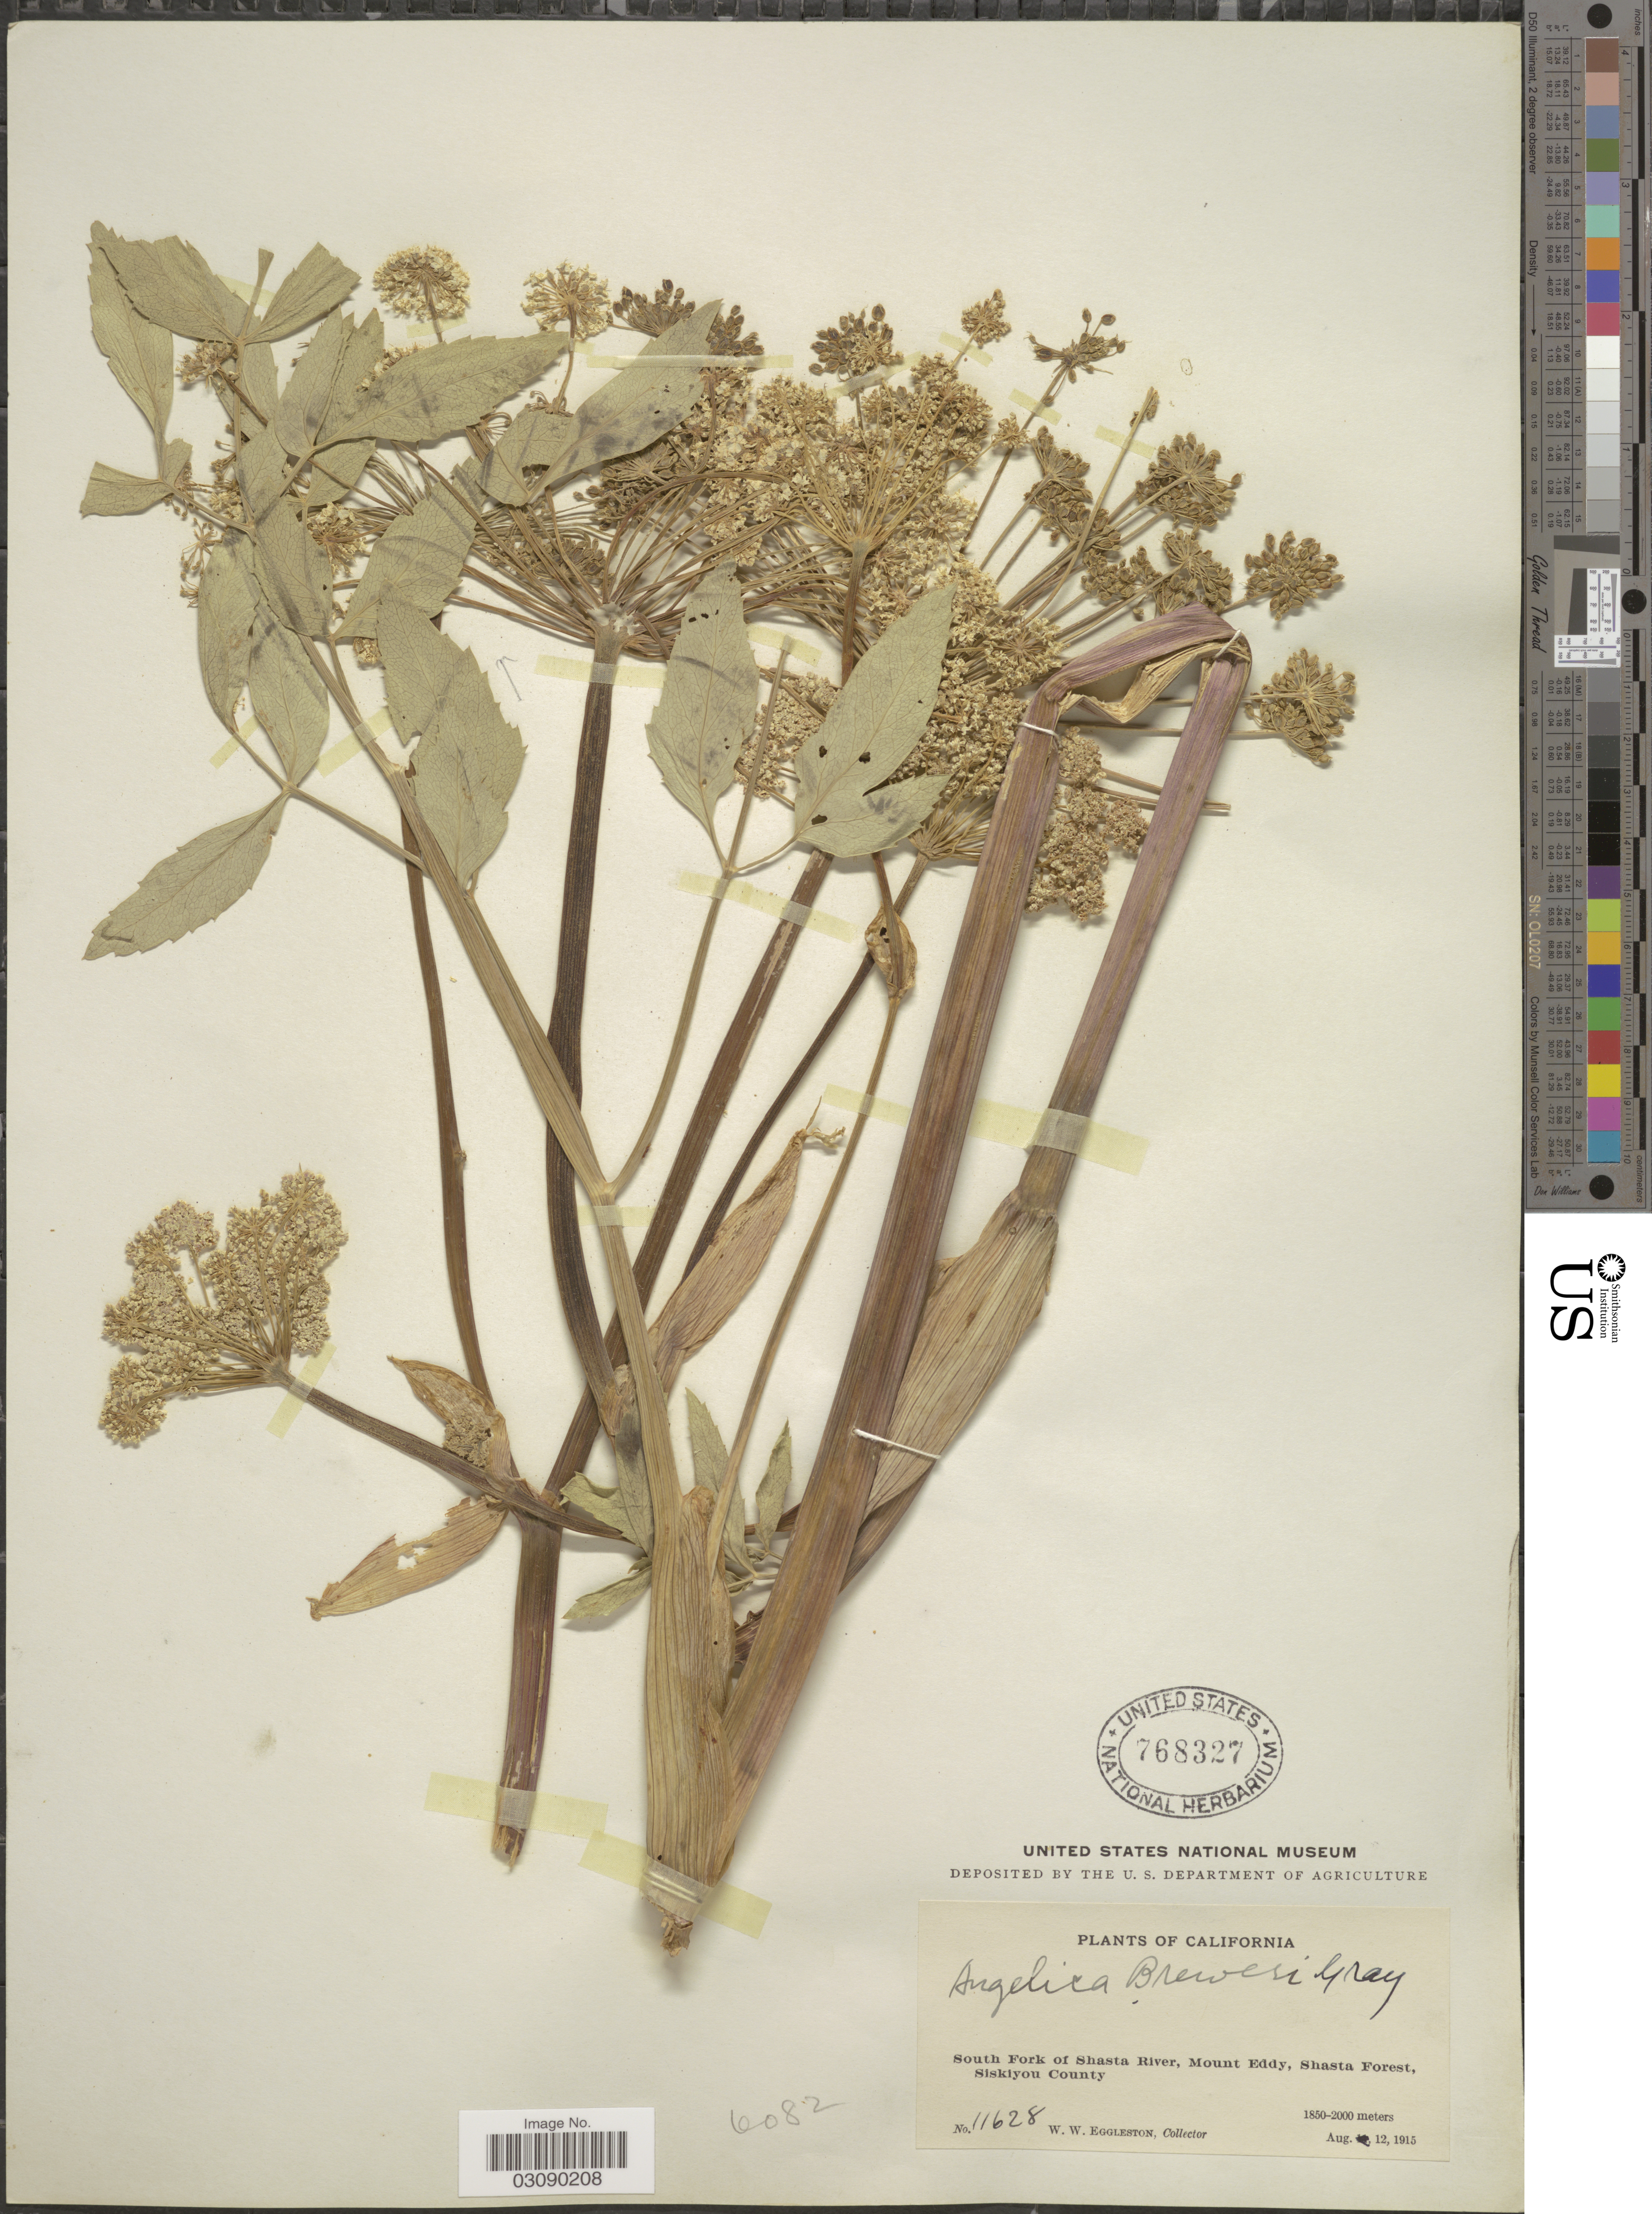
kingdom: Plantae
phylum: Tracheophyta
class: Magnoliopsida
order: Apiales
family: Apiaceae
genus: Angelica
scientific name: Angelica breweri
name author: A. Gray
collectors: W. W. Eggleston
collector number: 11628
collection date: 1915-08-12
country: United States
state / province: California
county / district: Siskiyou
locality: South Fork of Shasta River, Mount Eddy, Shasta Forest, Siskiyou County.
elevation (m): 1850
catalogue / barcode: US 768327